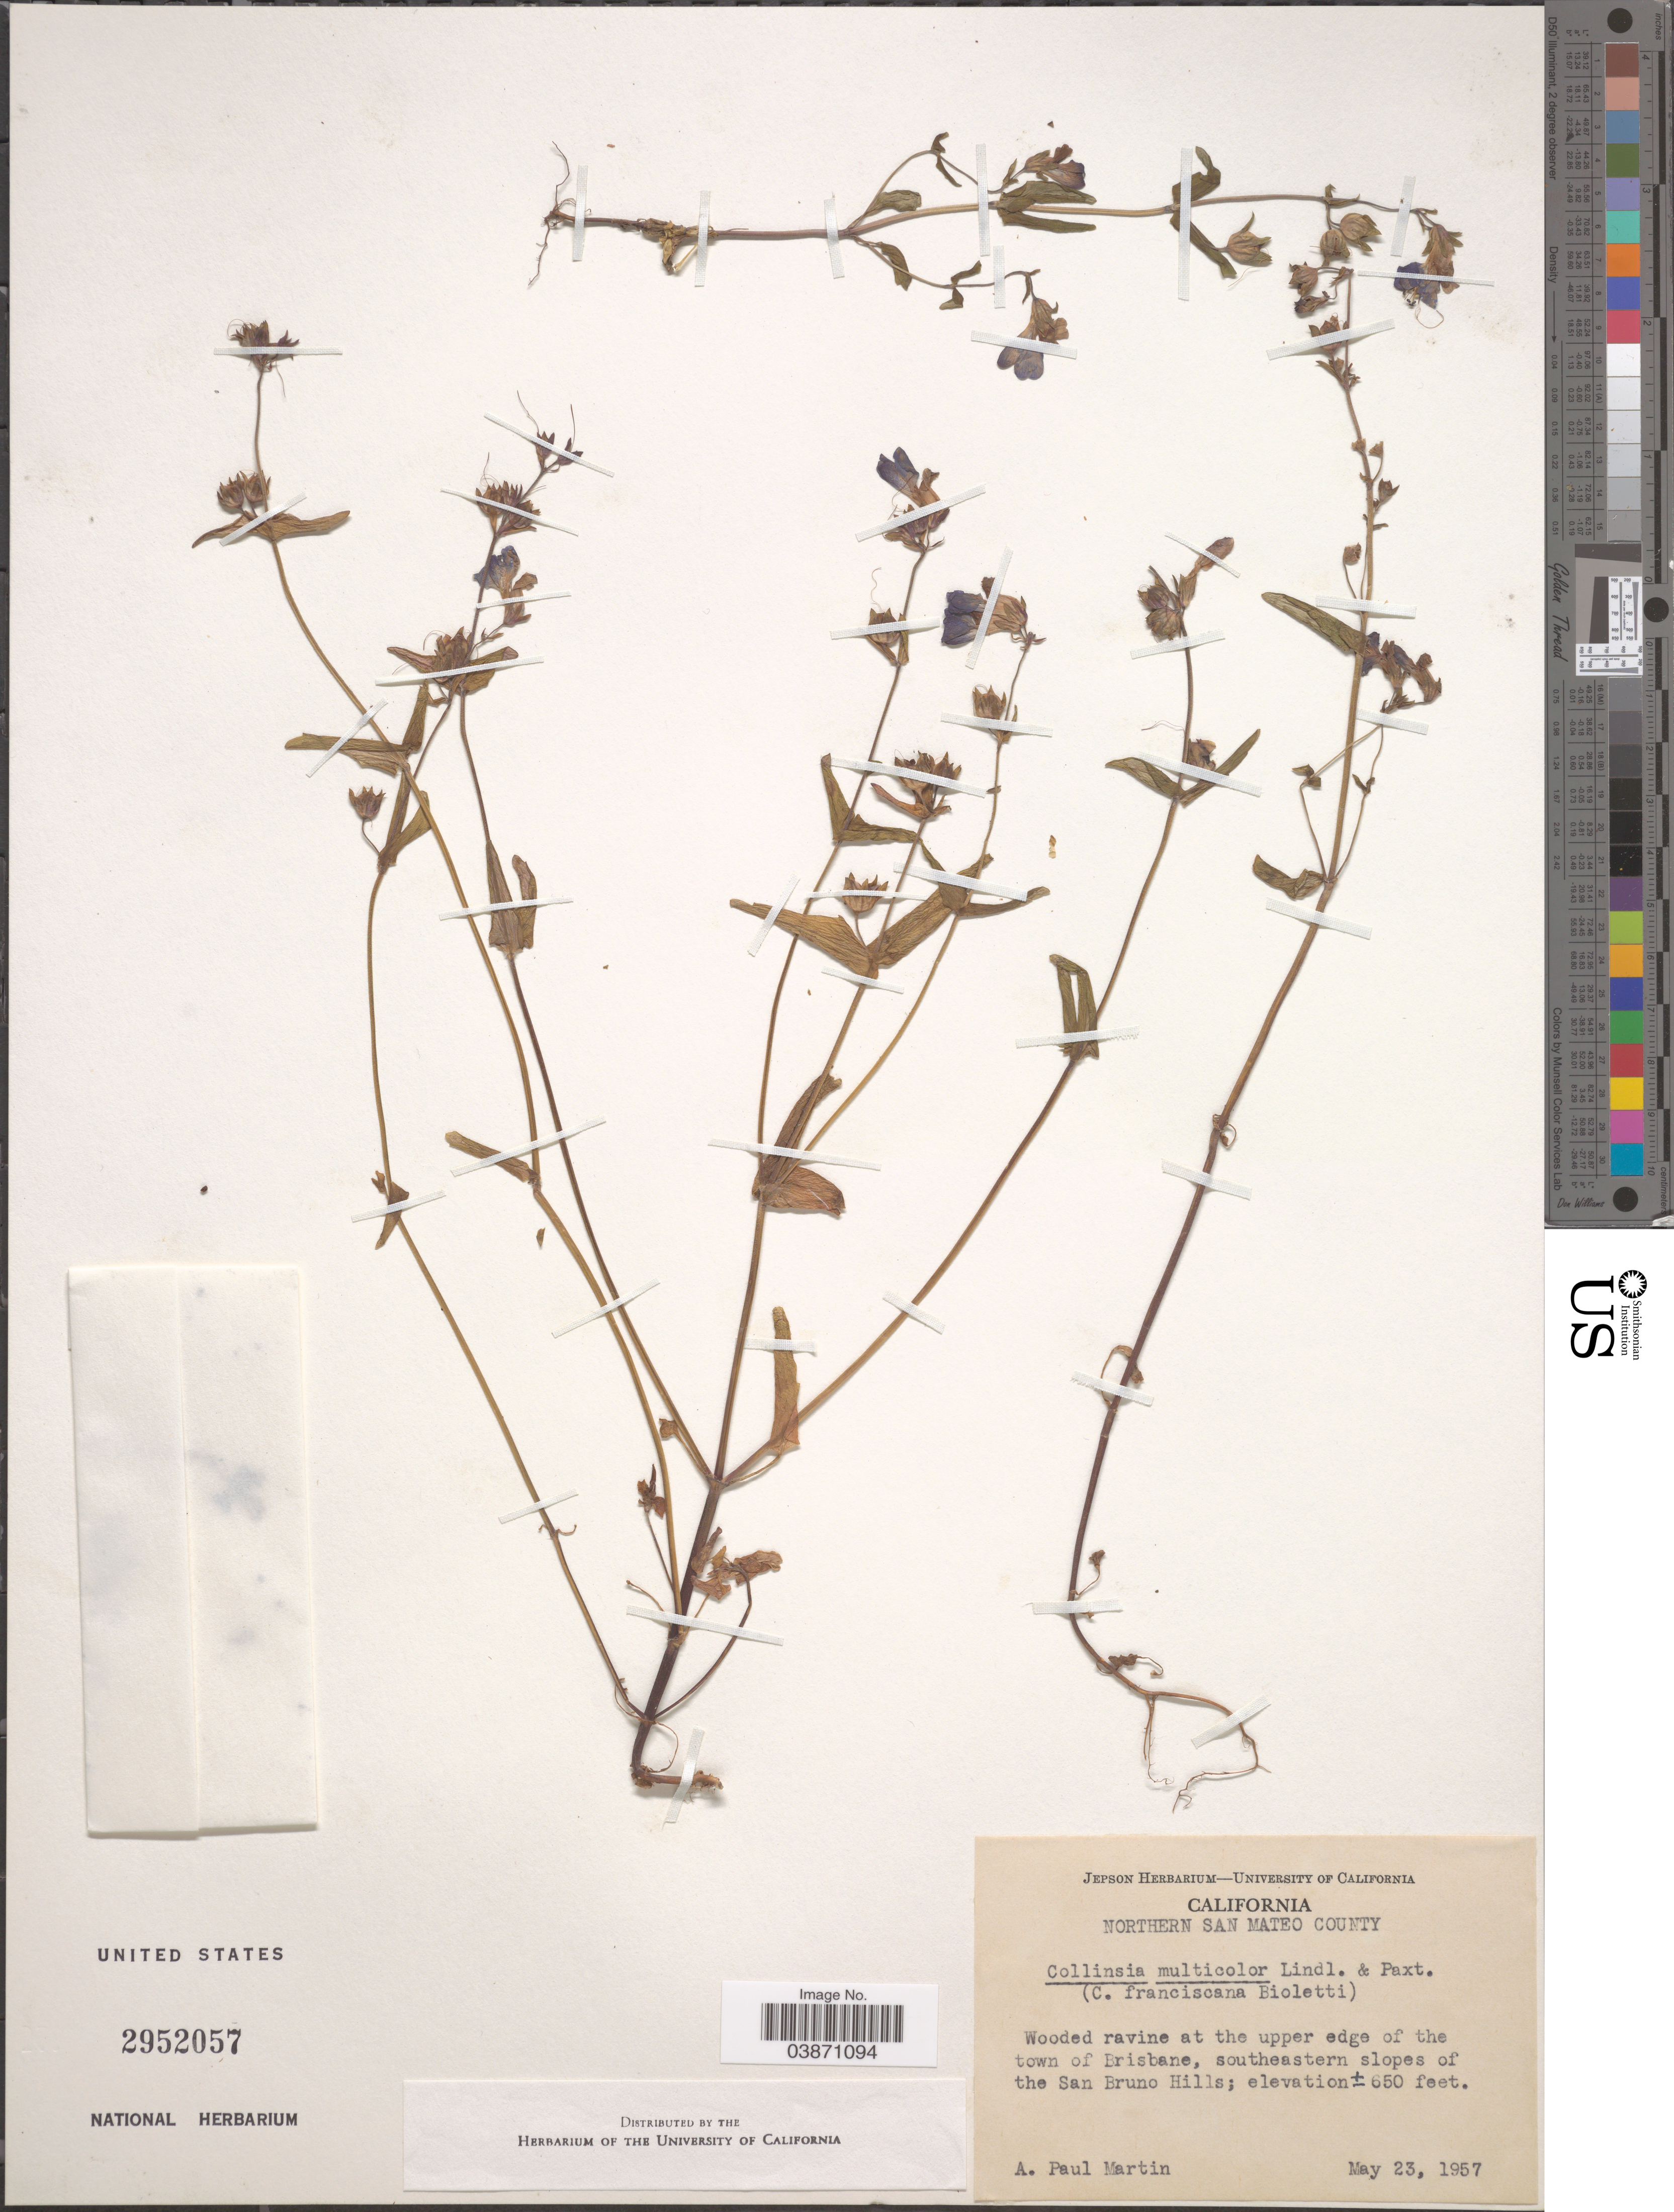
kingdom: Plantae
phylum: Tracheophyta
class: Magnoliopsida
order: Lamiales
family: Plantaginaceae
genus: Collinsia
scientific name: Collinsia multicolor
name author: Lindl. & Paxton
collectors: A. Martin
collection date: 1957-05-23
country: United States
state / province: California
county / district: San Mateo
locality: Northern San Mateo County. Wooded ravine at the upper edge of the town of Brisbane, southeastern slopes of the San Bruno Hills.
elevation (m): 198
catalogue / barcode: US 2952057